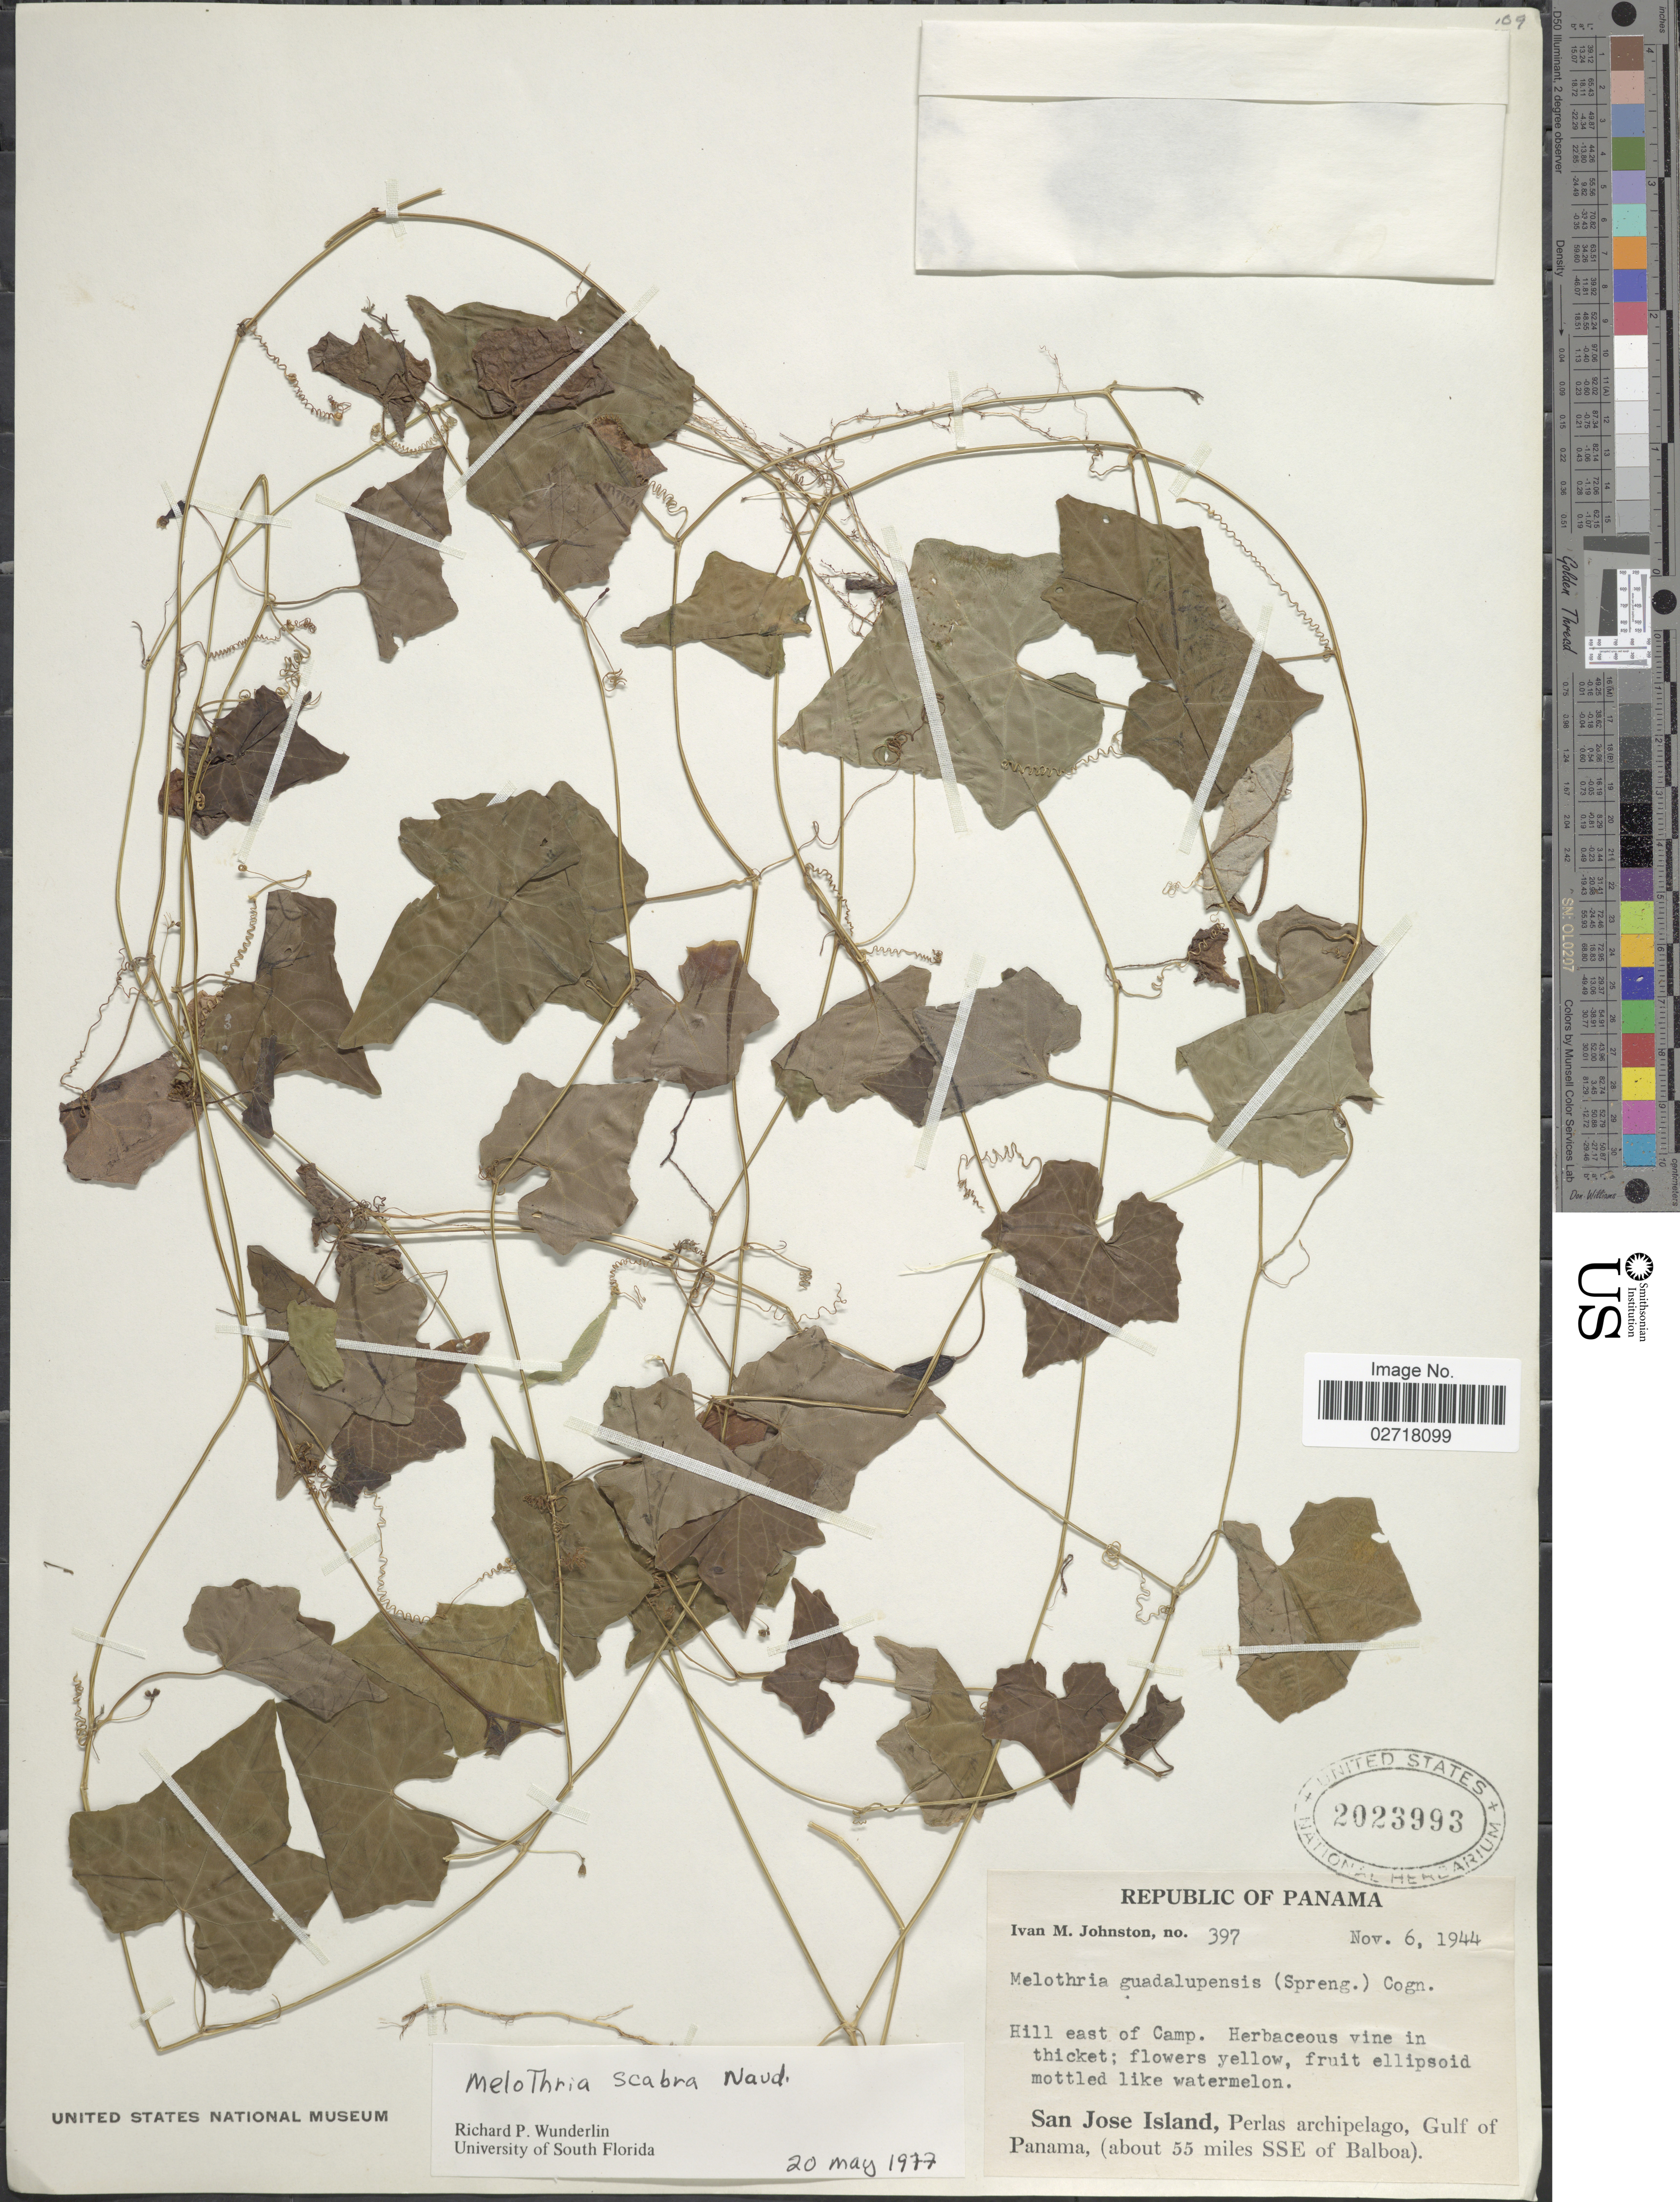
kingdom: Plantae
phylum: Tracheophyta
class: Magnoliopsida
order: Cucurbitales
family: Cucurbitaceae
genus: Melothria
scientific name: Melothria scabra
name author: Naudin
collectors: I.M. Johnston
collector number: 397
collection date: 1944-11-06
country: Panama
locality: Hill east of Camp. San Jose Island, Perlas archipelago, Gulf of Panama (about 55 miles SSE of Balboa)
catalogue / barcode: US 2023993